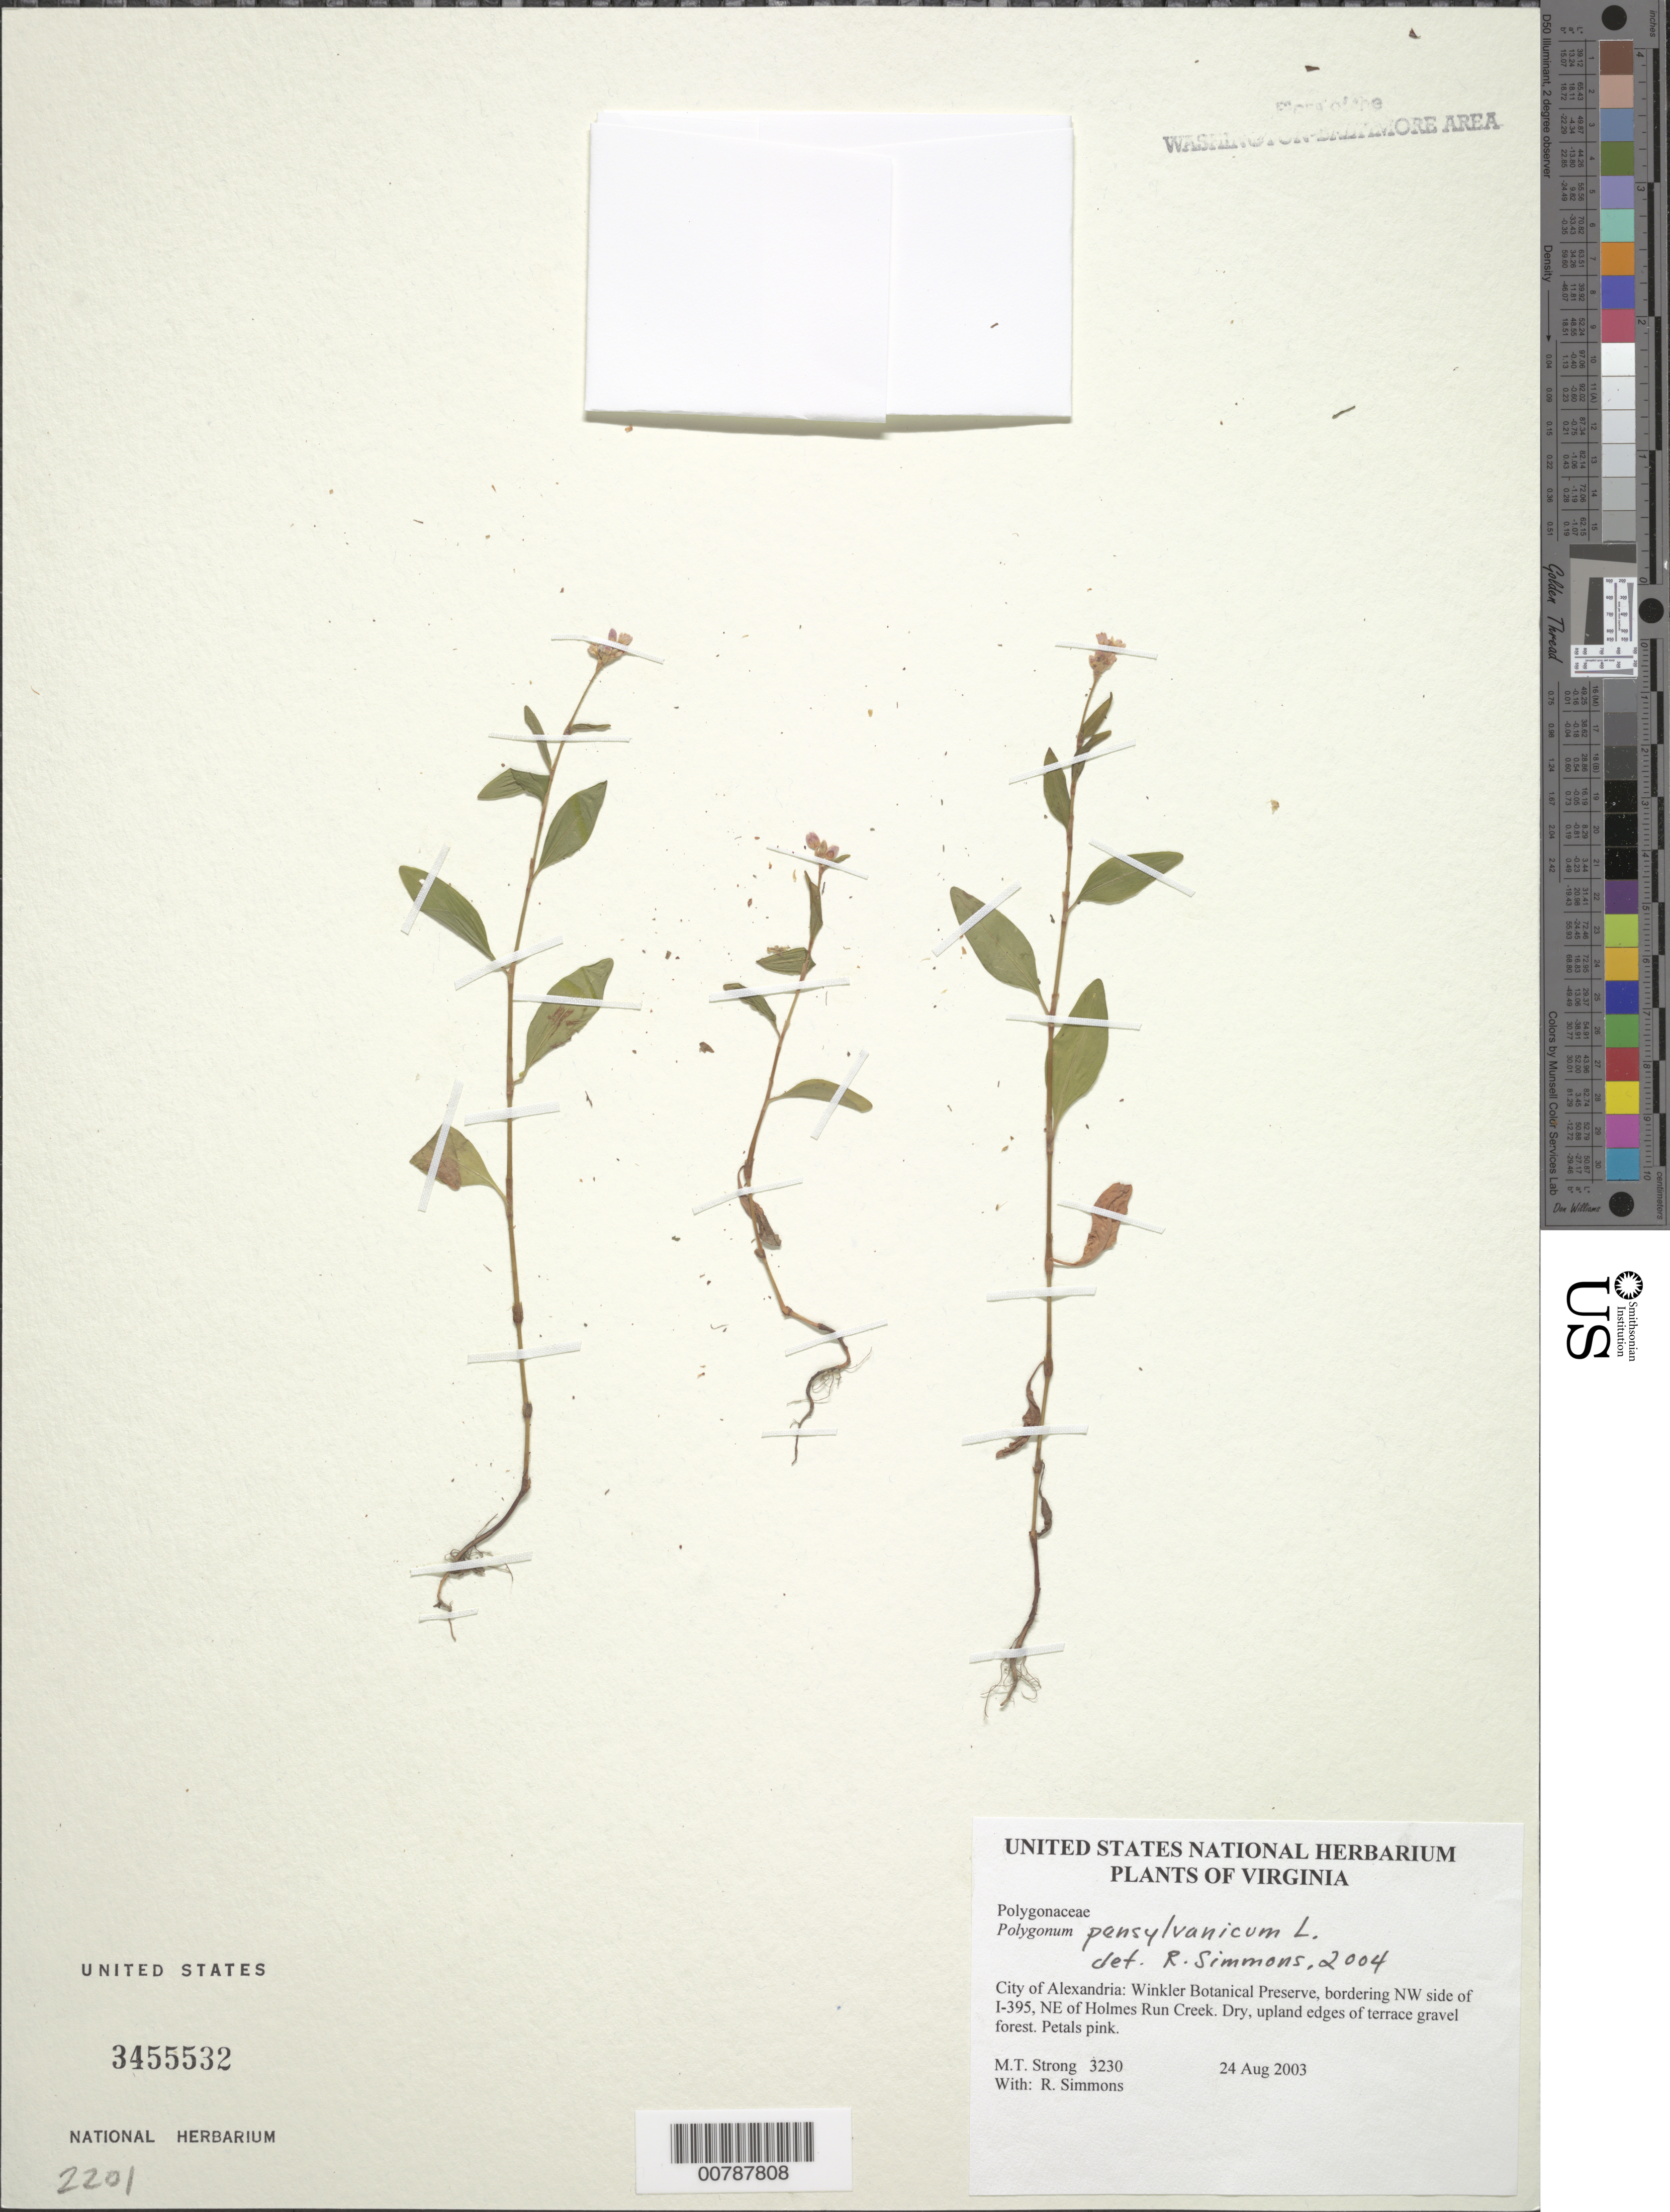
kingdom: Plantae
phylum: Tracheophyta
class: Magnoliopsida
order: Caryophyllales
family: Polygonaceae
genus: Persicaria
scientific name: Persicaria pensylvanica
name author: (L.) M. Gómez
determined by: Atha, D. E.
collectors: M. T. Strong & R. H. Simmons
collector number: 3230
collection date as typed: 24 Aug 2003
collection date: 2003-08-24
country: United States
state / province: Virginia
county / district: City of Alexandria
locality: Winkler Botanical Preserve, bordering NW side of I-395, NE of Holmes Run Creek.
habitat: Dry, upland edges of terrace gravel forest.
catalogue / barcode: US 3455532